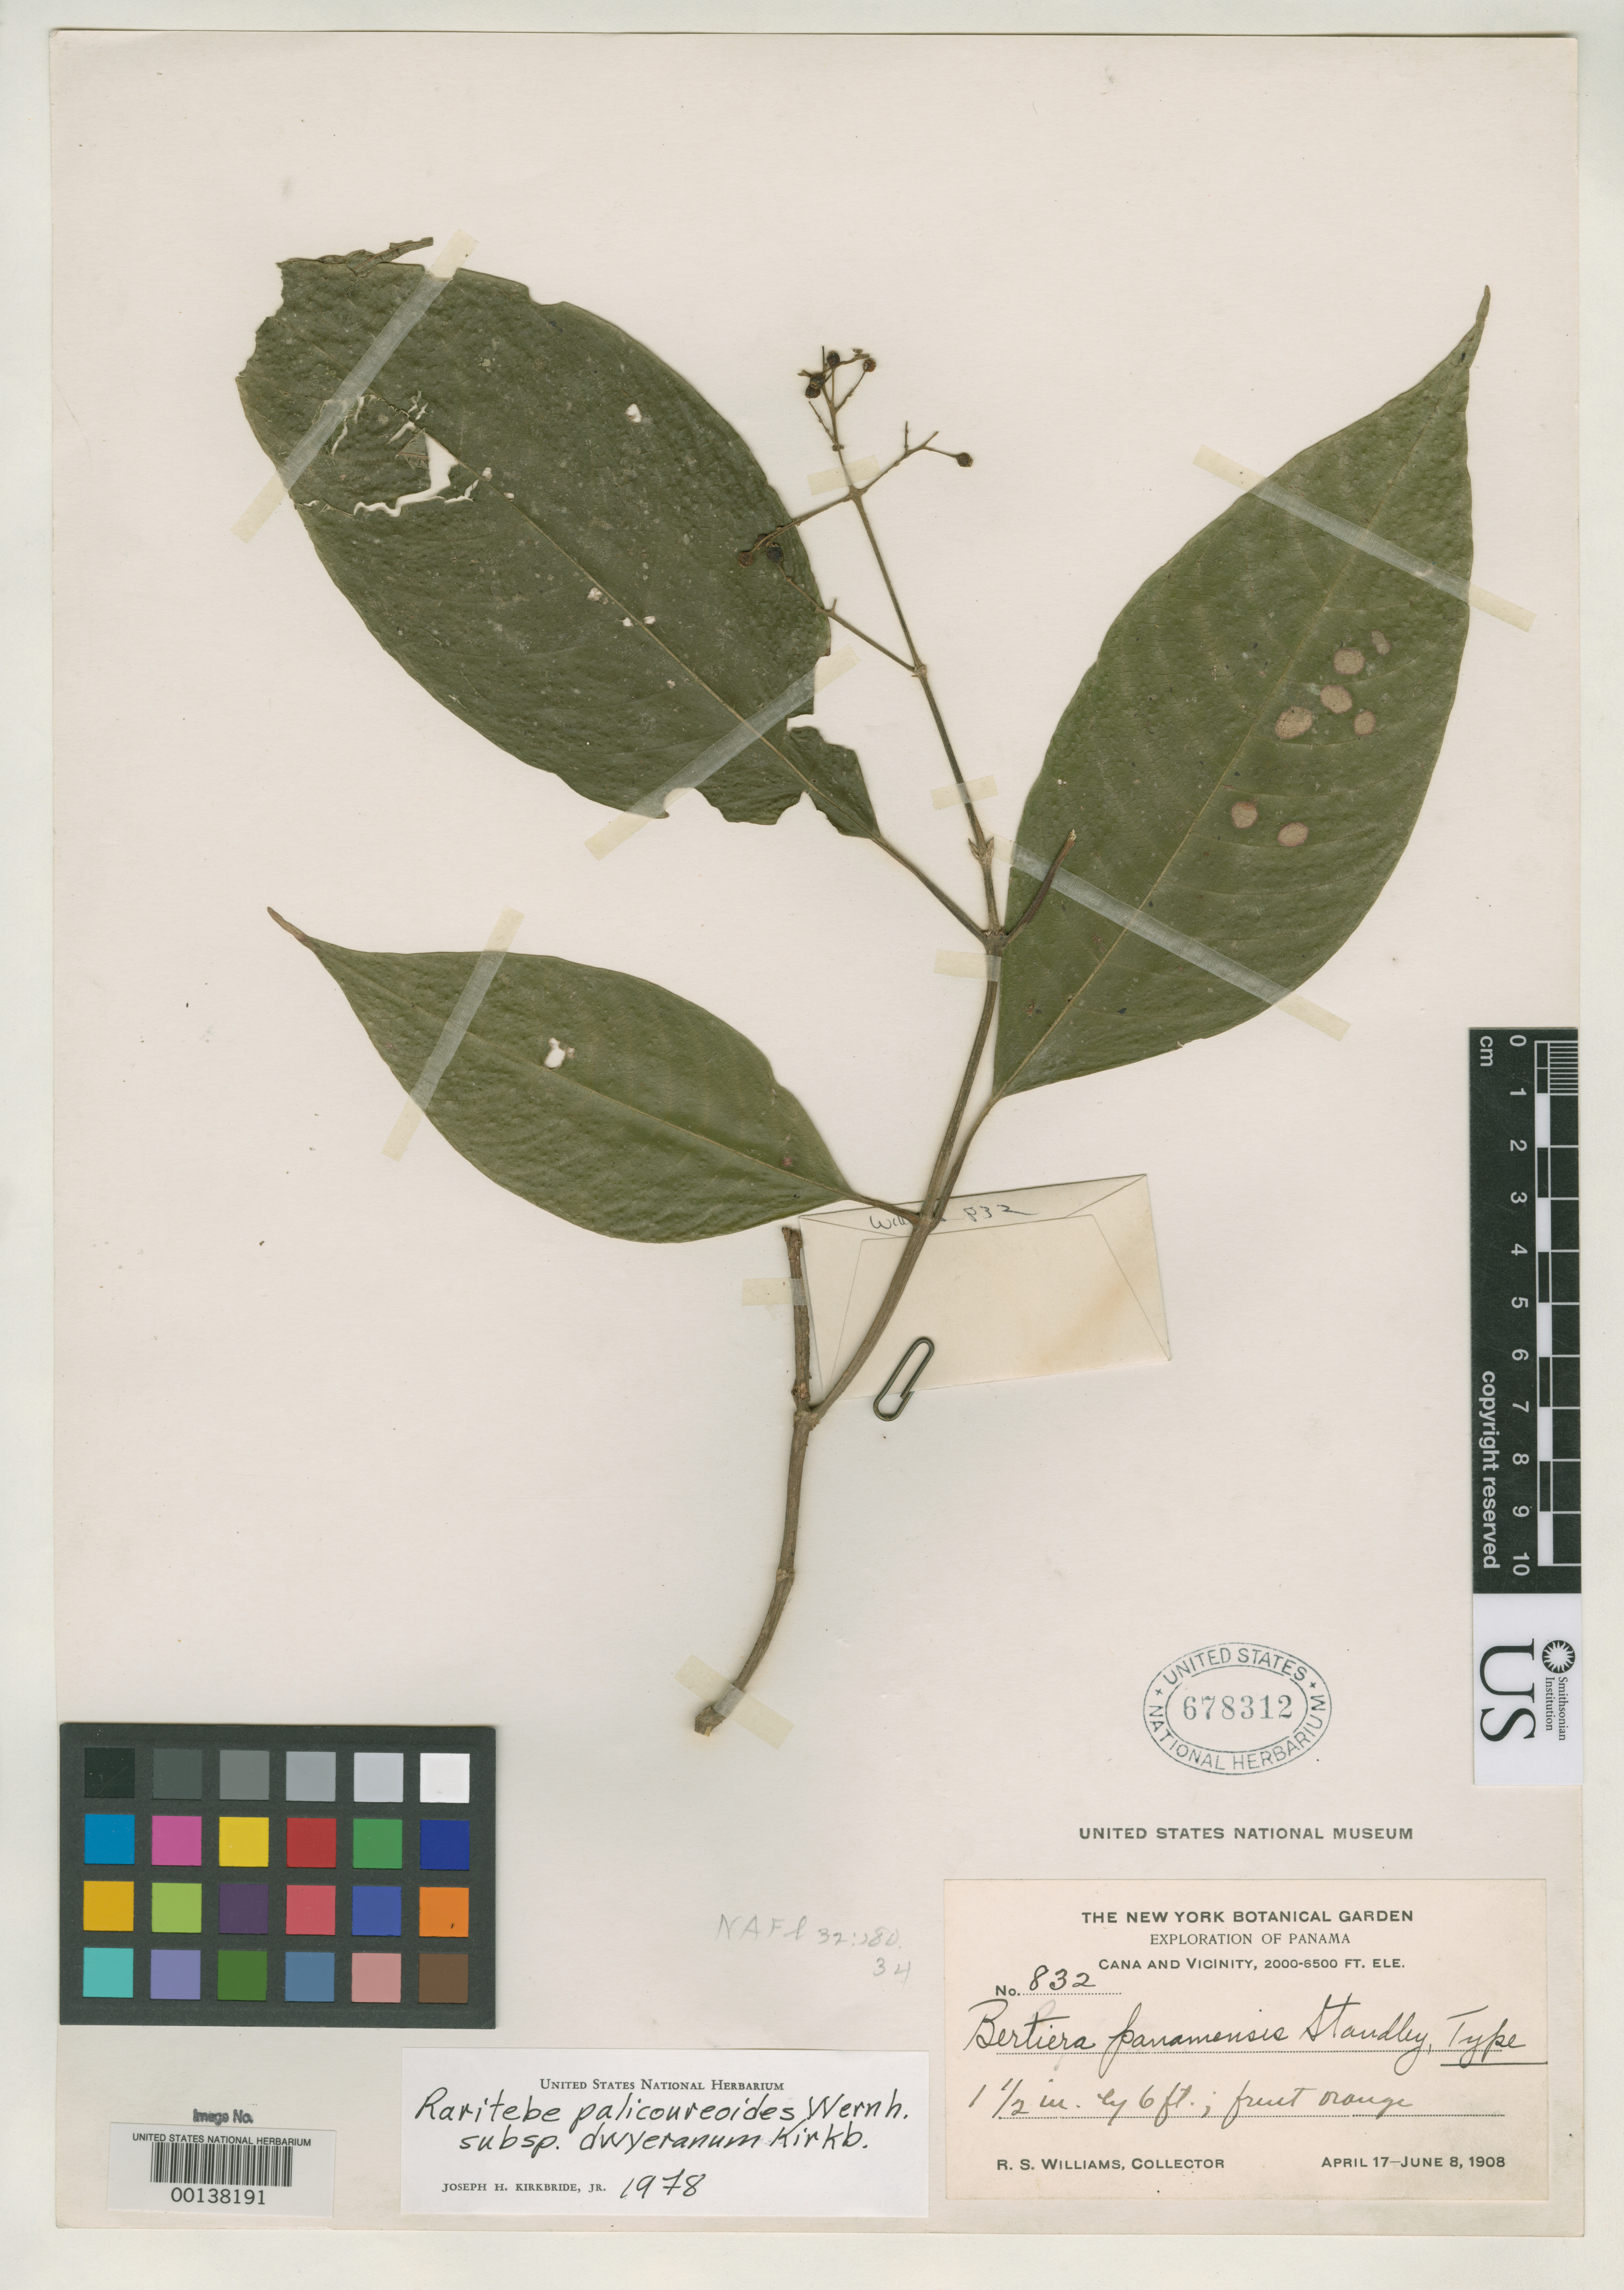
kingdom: Plantae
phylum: Tracheophyta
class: Magnoliopsida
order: Gentianales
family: Rubiaceae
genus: Bertiera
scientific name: Bertiera panamensis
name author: Standl.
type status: Holotype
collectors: R. S. Williams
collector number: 832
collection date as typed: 1908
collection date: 1908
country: Panama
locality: Vicinity of Cana.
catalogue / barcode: US 678312